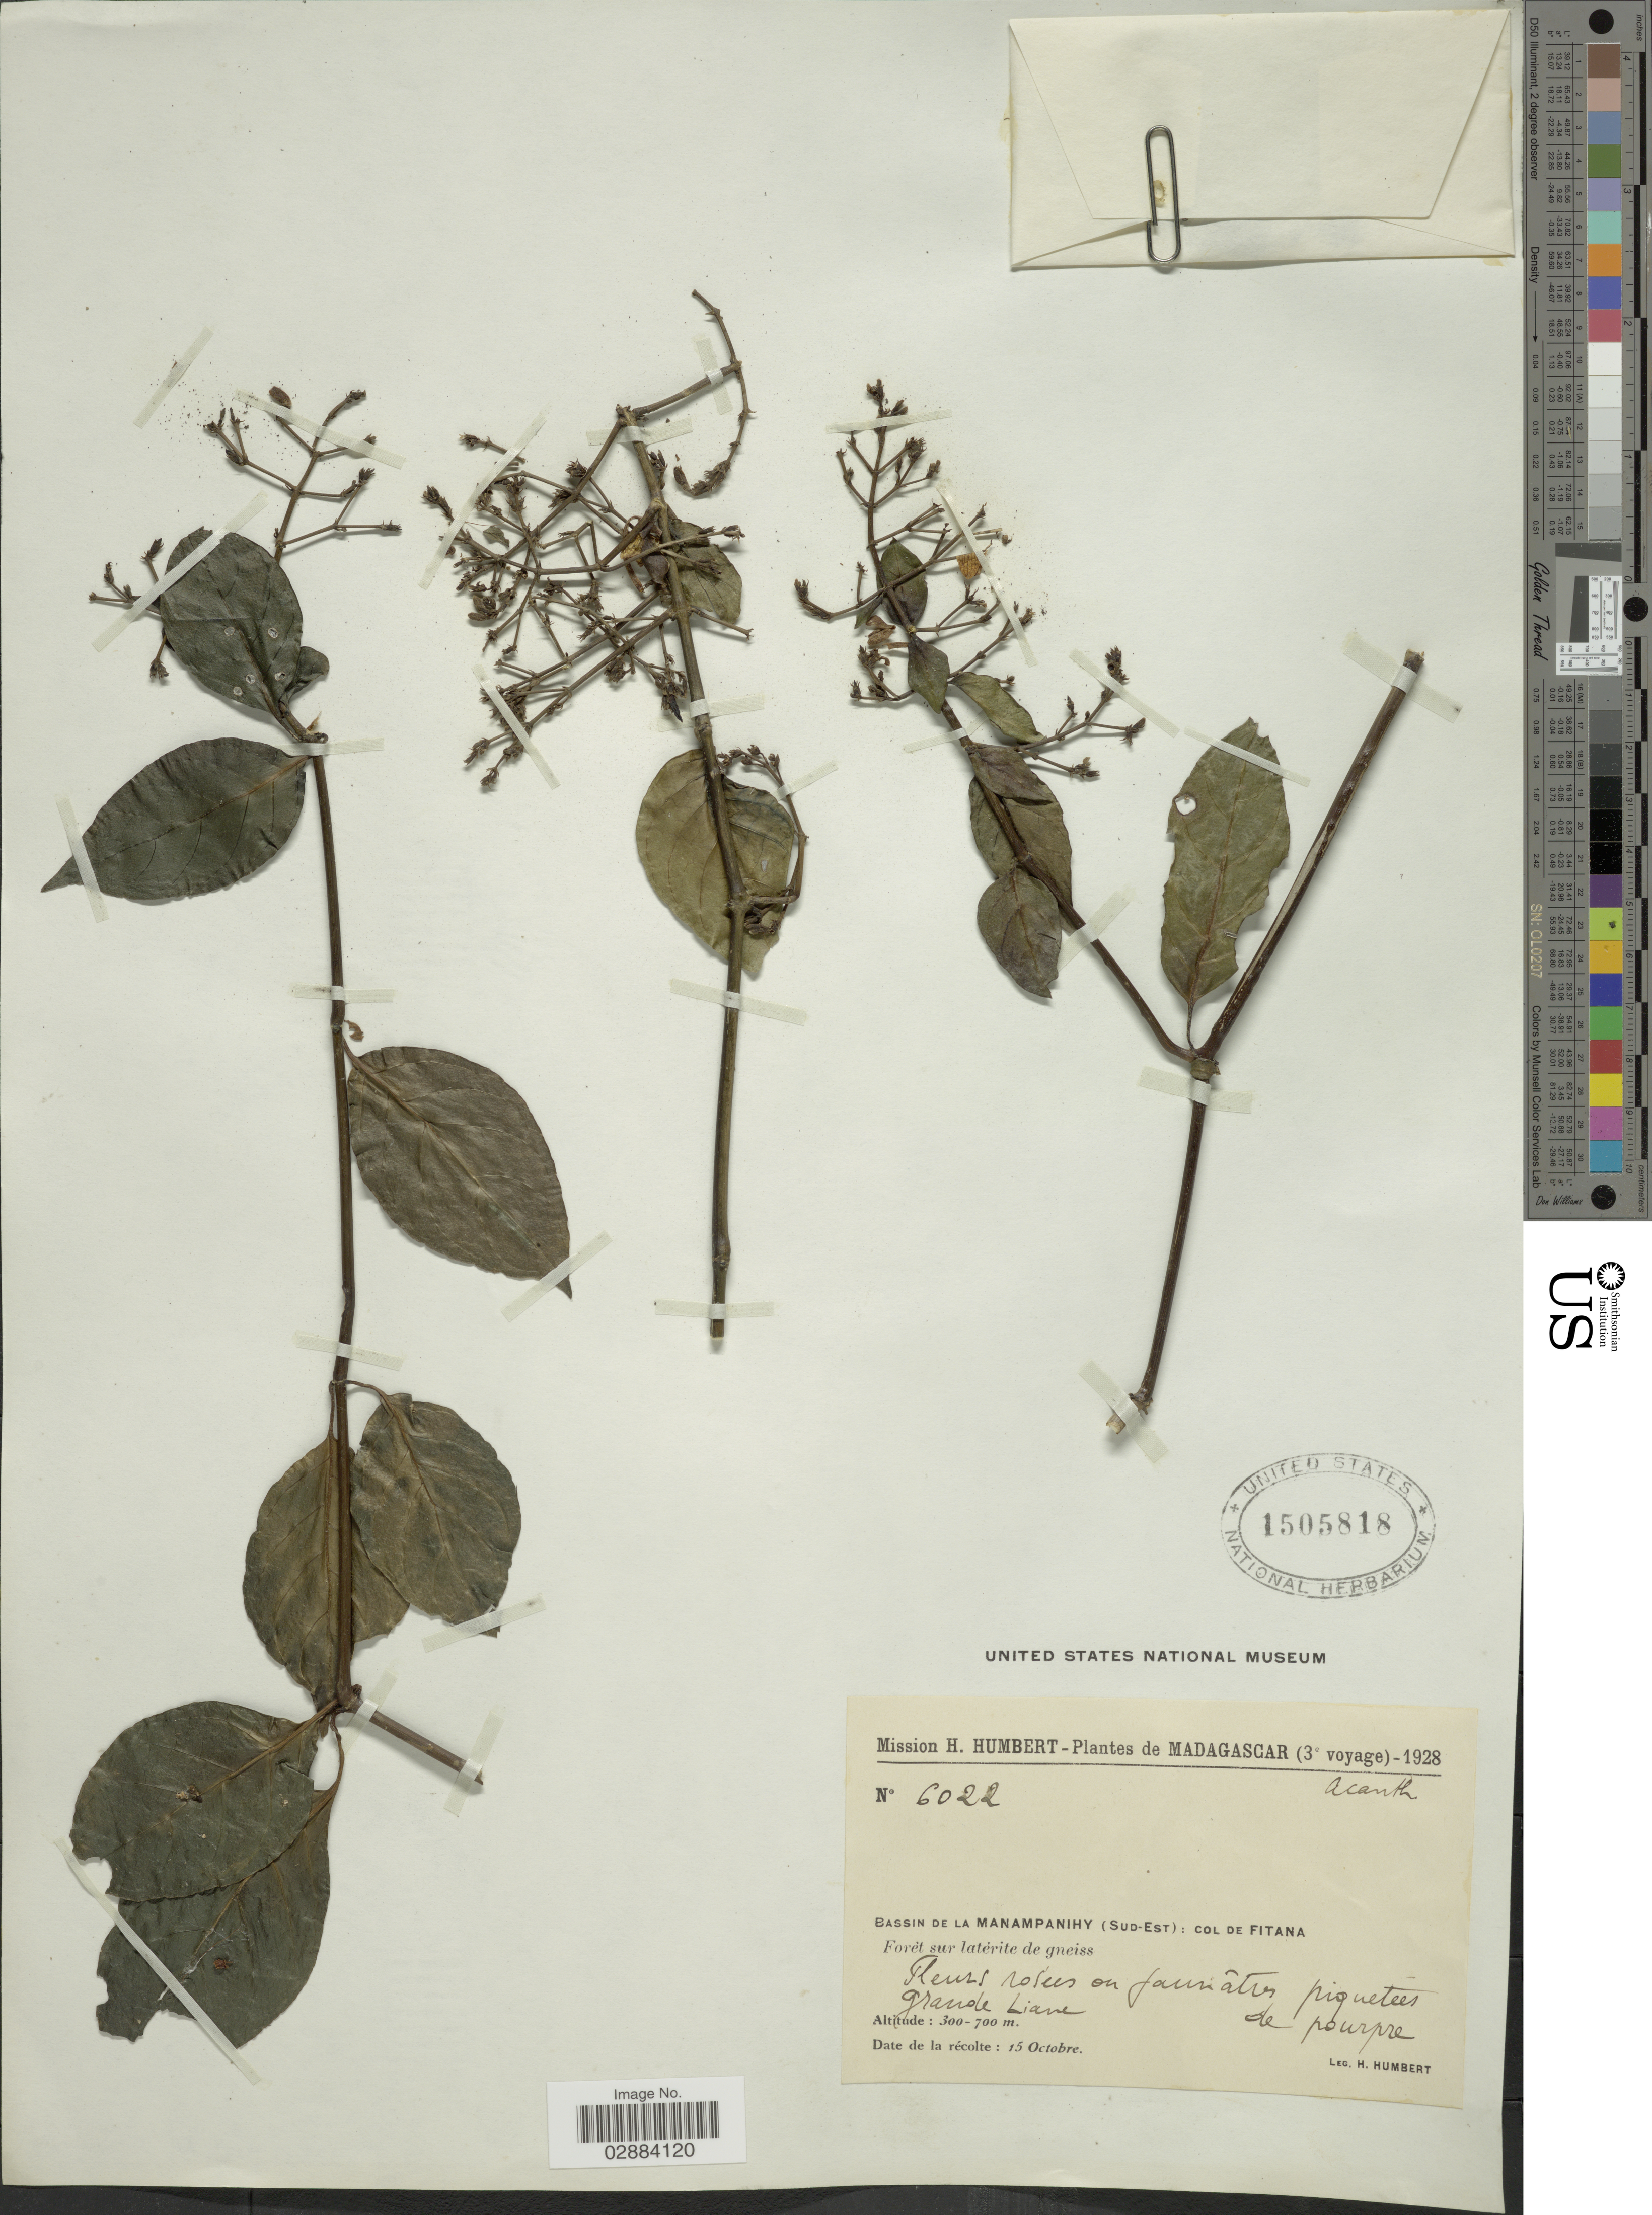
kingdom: Plantae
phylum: Tracheophyta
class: Magnoliopsida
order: Lamiales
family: Acanthaceae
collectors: H. Humbert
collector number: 6022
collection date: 1928-10-15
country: Madagascar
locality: Bassin de La Manampanihy (Sud-Est): Col de Fitana. Forét sur latérite de gneiss.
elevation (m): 300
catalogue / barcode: US 1505818